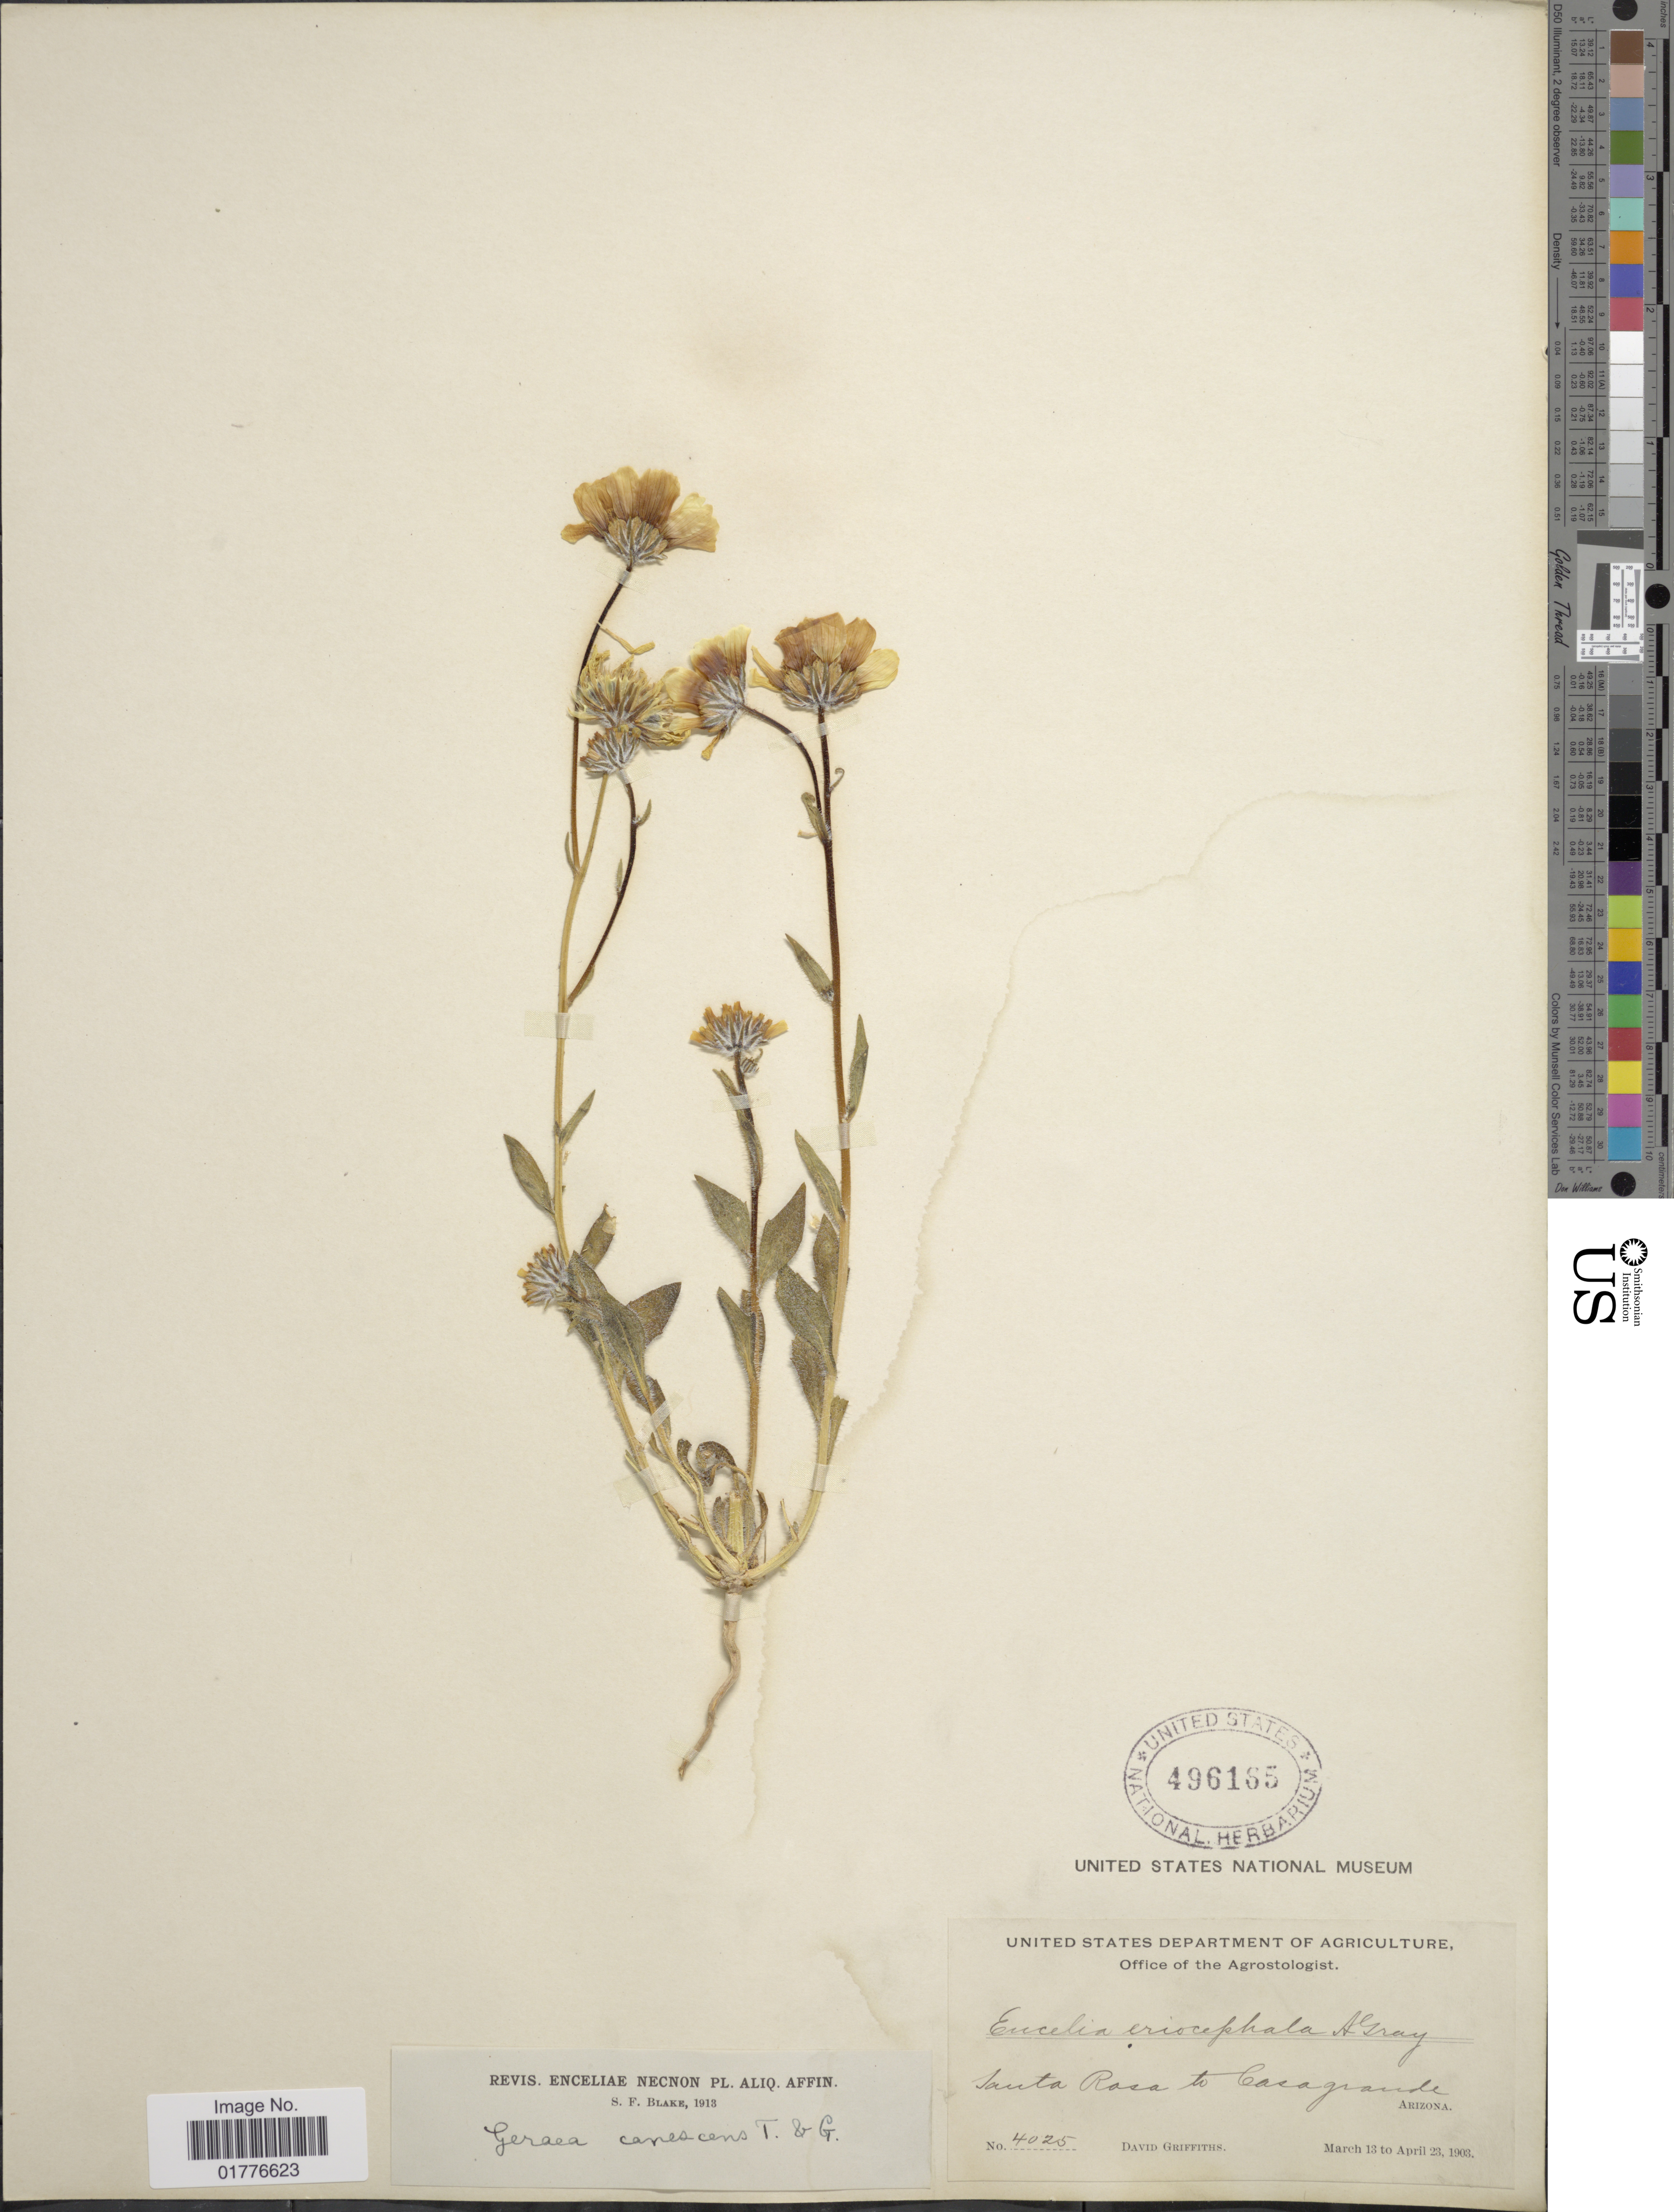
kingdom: Plantae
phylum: Tracheophyta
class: Magnoliopsida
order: Asterales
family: Asteraceae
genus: Geraea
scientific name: Geraea canescens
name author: Torr. & A. Gray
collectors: D. Griffiths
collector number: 4025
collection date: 1903-03-13/1903-04-23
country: United States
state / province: Arizona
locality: Santa Rosa to Casagrande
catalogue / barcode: US 496165